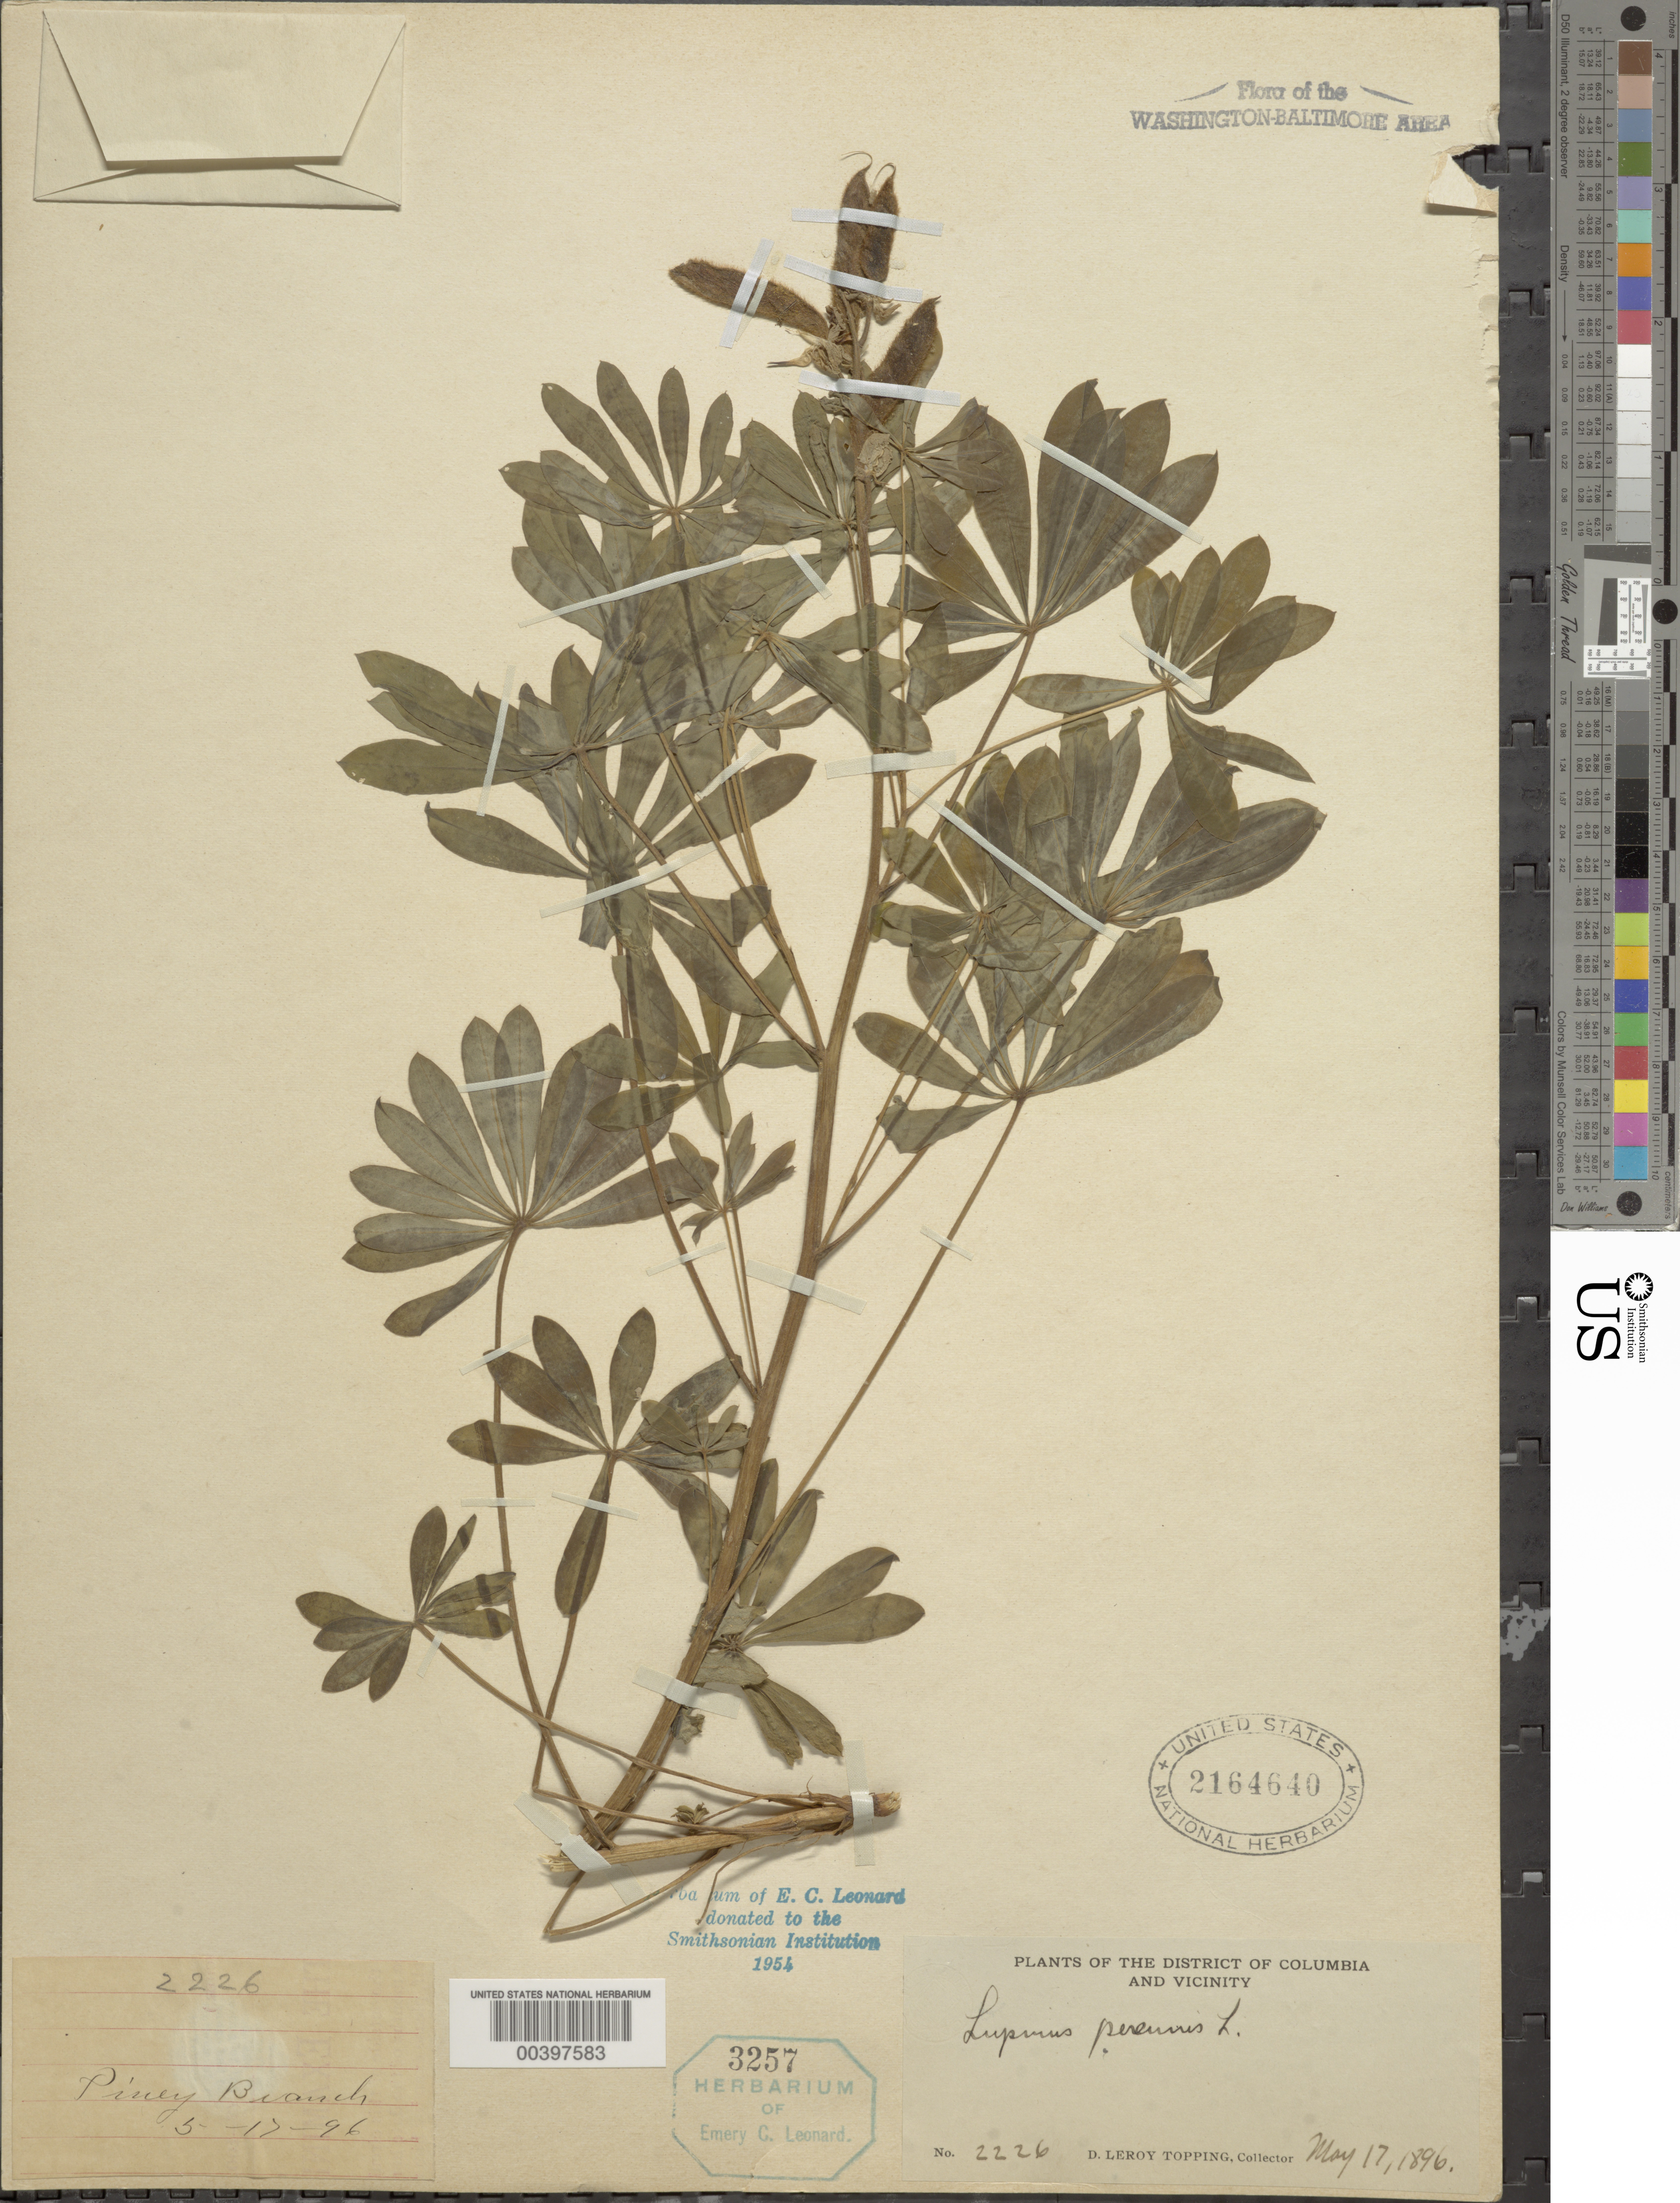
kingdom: Plantae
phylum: Tracheophyta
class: Magnoliopsida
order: Fabales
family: Fabaceae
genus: Lupinus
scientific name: Lupinus perennis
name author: L.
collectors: D. L. Topping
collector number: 2226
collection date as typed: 17 May 1896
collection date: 1896-05-17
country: United States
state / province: District of Columbia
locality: Piney Branch Rock Creek Park and vicinity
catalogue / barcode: US 2164640